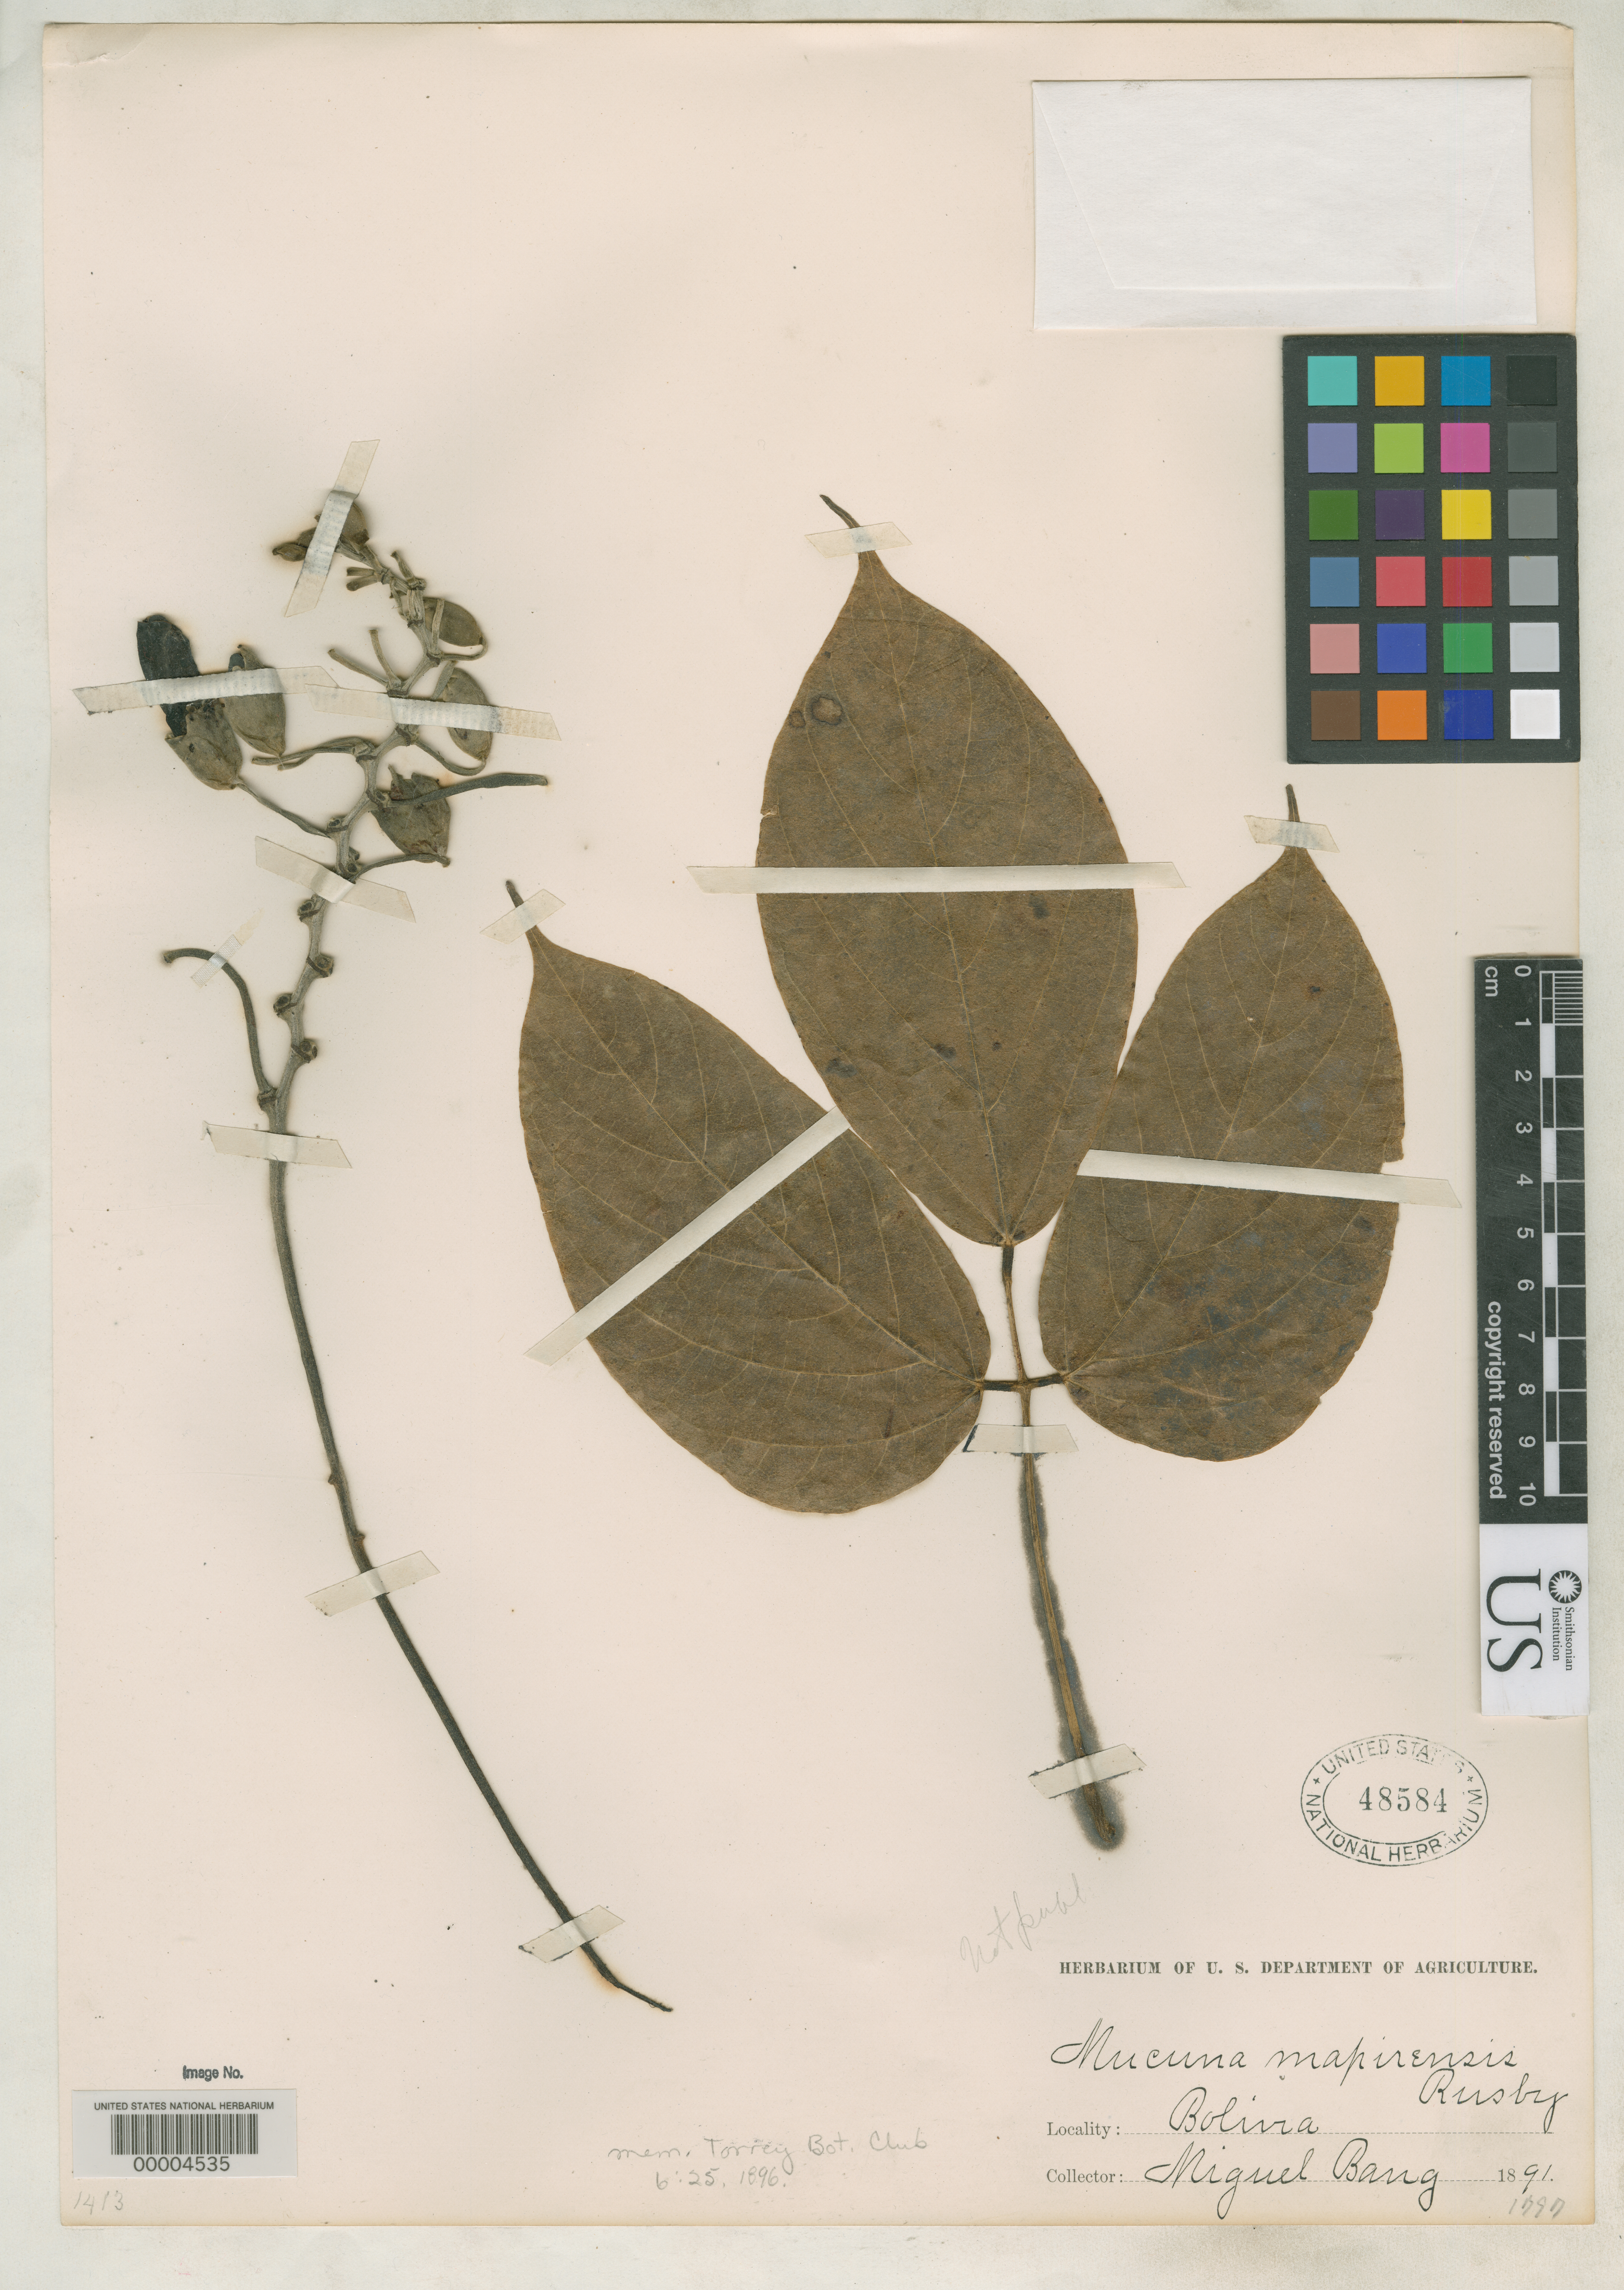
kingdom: Plantae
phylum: Tracheophyta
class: Magnoliopsida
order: Fabales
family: Fabaceae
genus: Stizolobium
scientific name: Stizolobium mapirense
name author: Rusby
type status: Type Collection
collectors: M. Bang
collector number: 1413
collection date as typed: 1891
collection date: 1891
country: Bolivia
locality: Guanai, Tipuani.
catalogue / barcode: US 48584